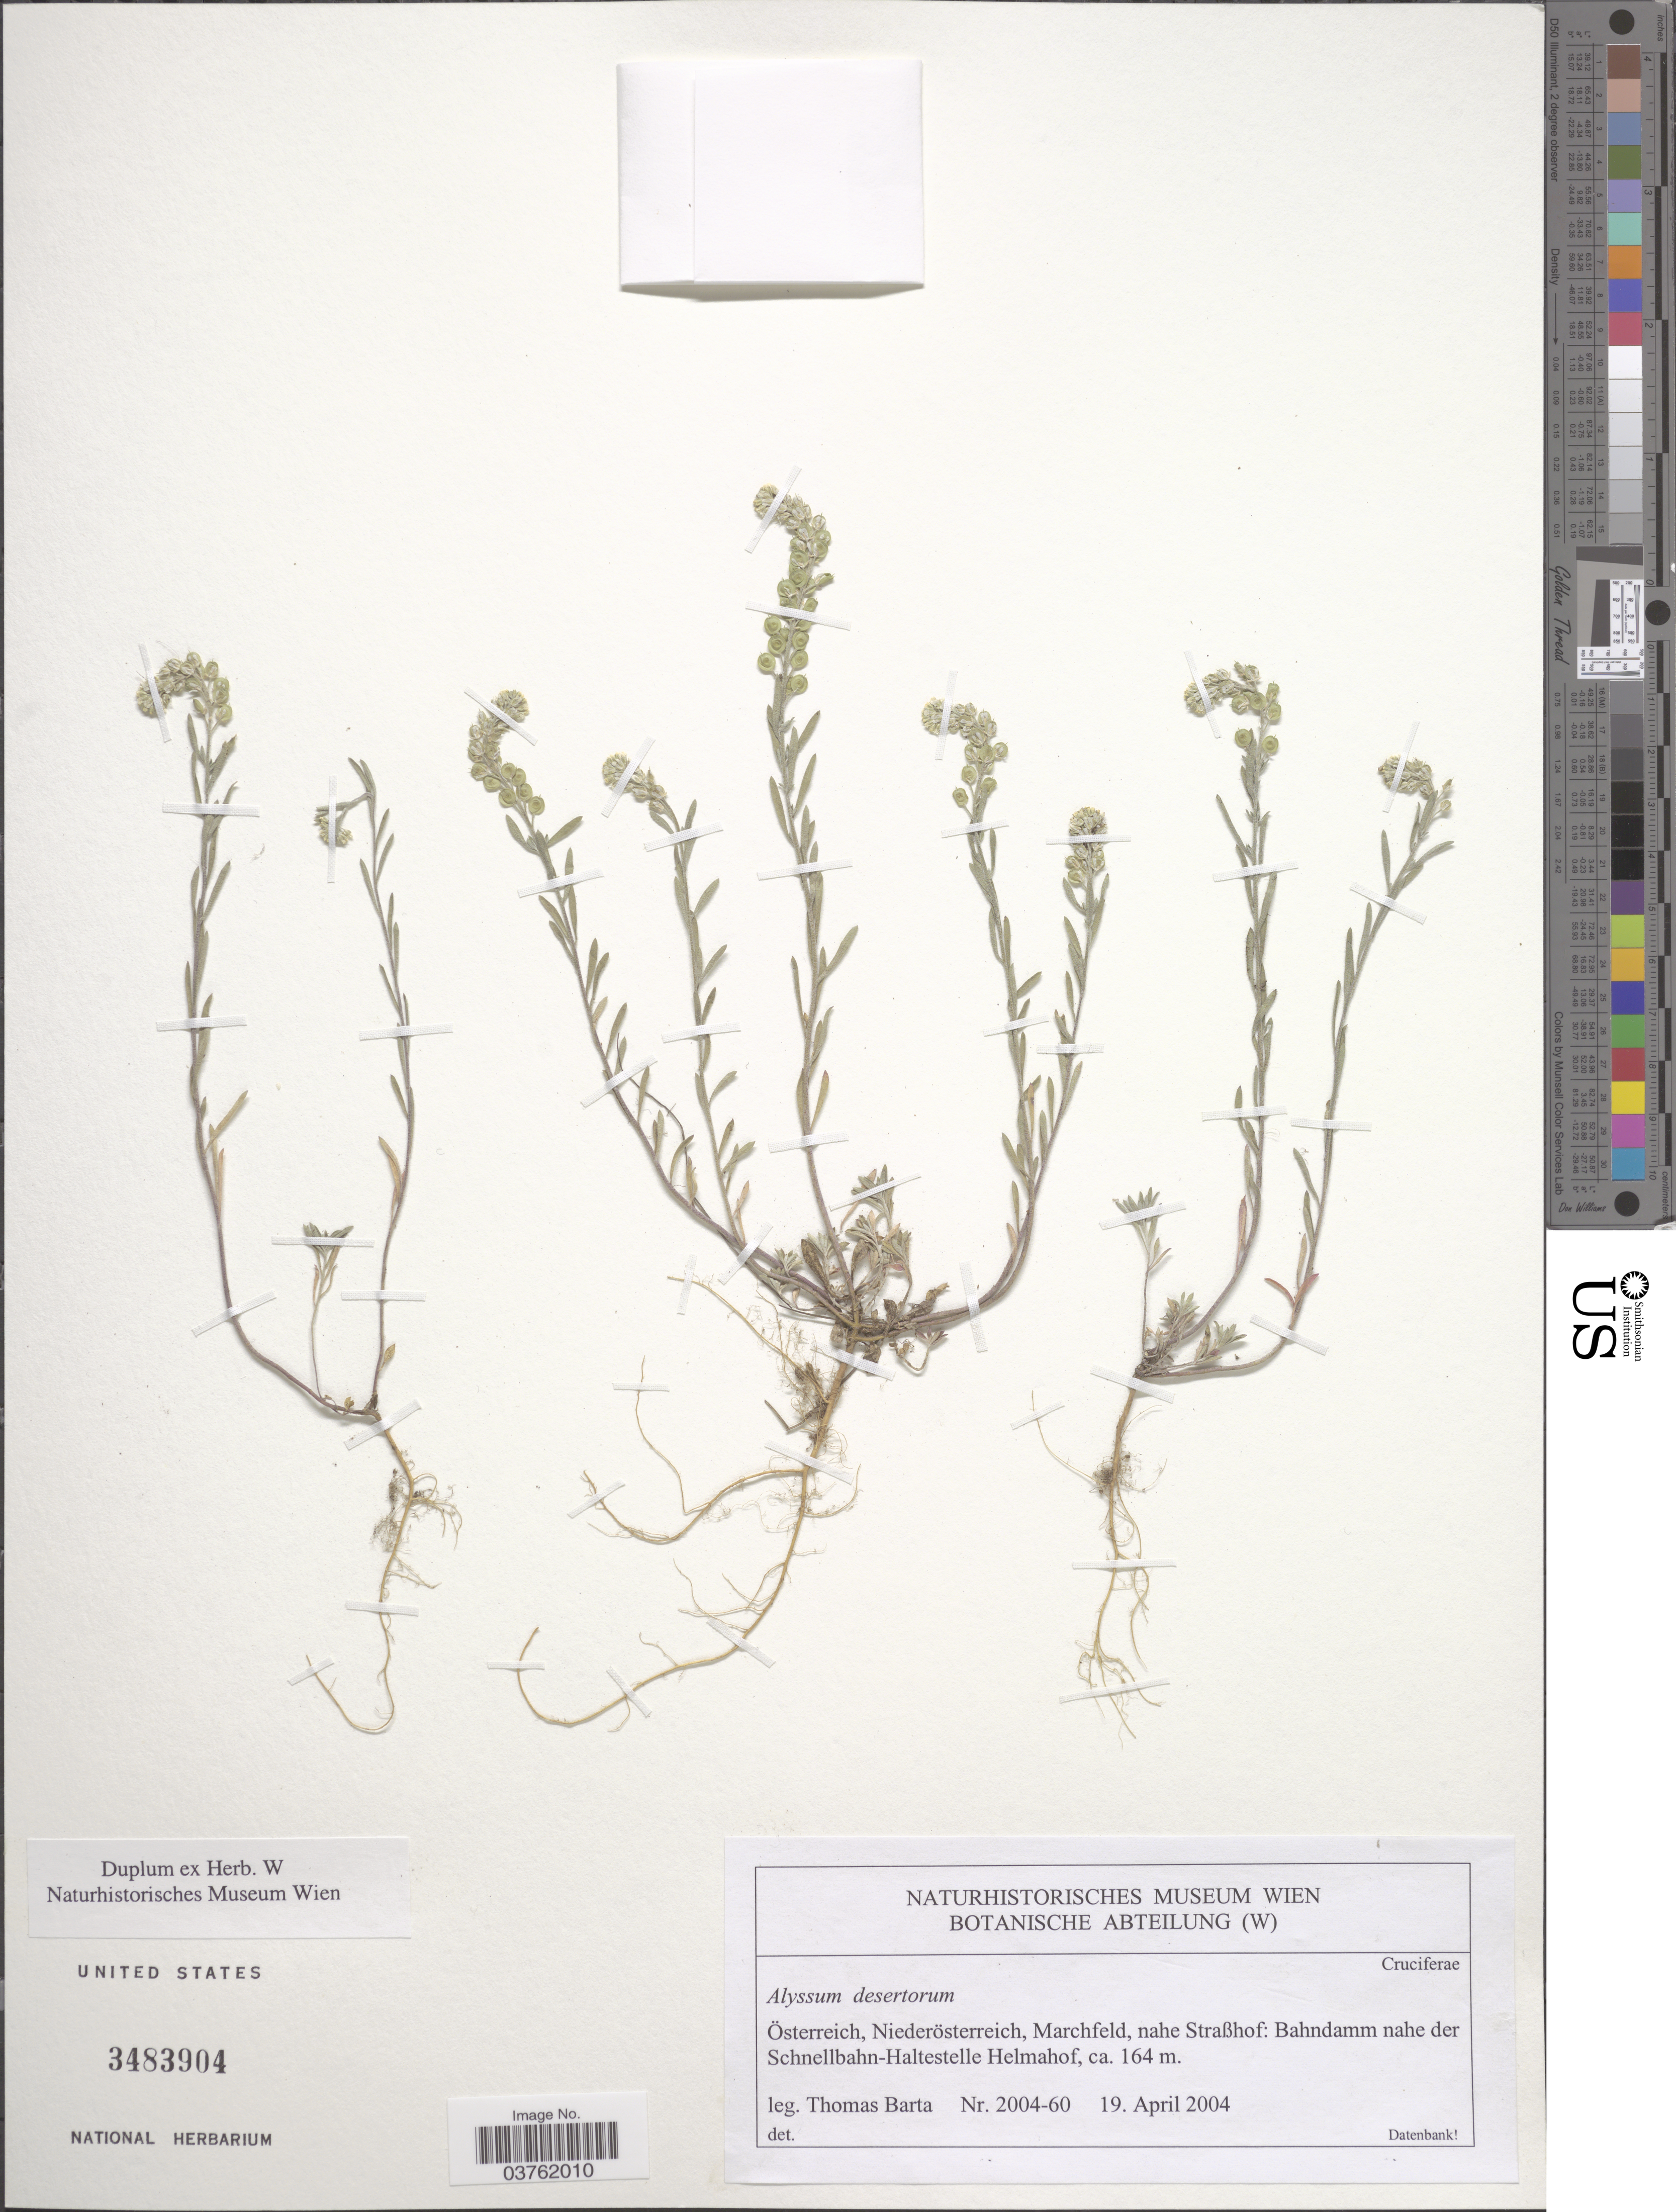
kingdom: Plantae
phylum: Tracheophyta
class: Magnoliopsida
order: Brassicales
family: Brassicaceae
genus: Alyssum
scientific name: Alyssum desertorum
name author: Stapf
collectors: T. Barta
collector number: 2004-60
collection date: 2004-04-19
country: Austria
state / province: Niederosterreich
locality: Österreich, Marchfeld, nahe Straßhof: Bahndamm nahe der Schnellbahn-Haltestelle Helmahof.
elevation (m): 164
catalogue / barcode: US 3483904